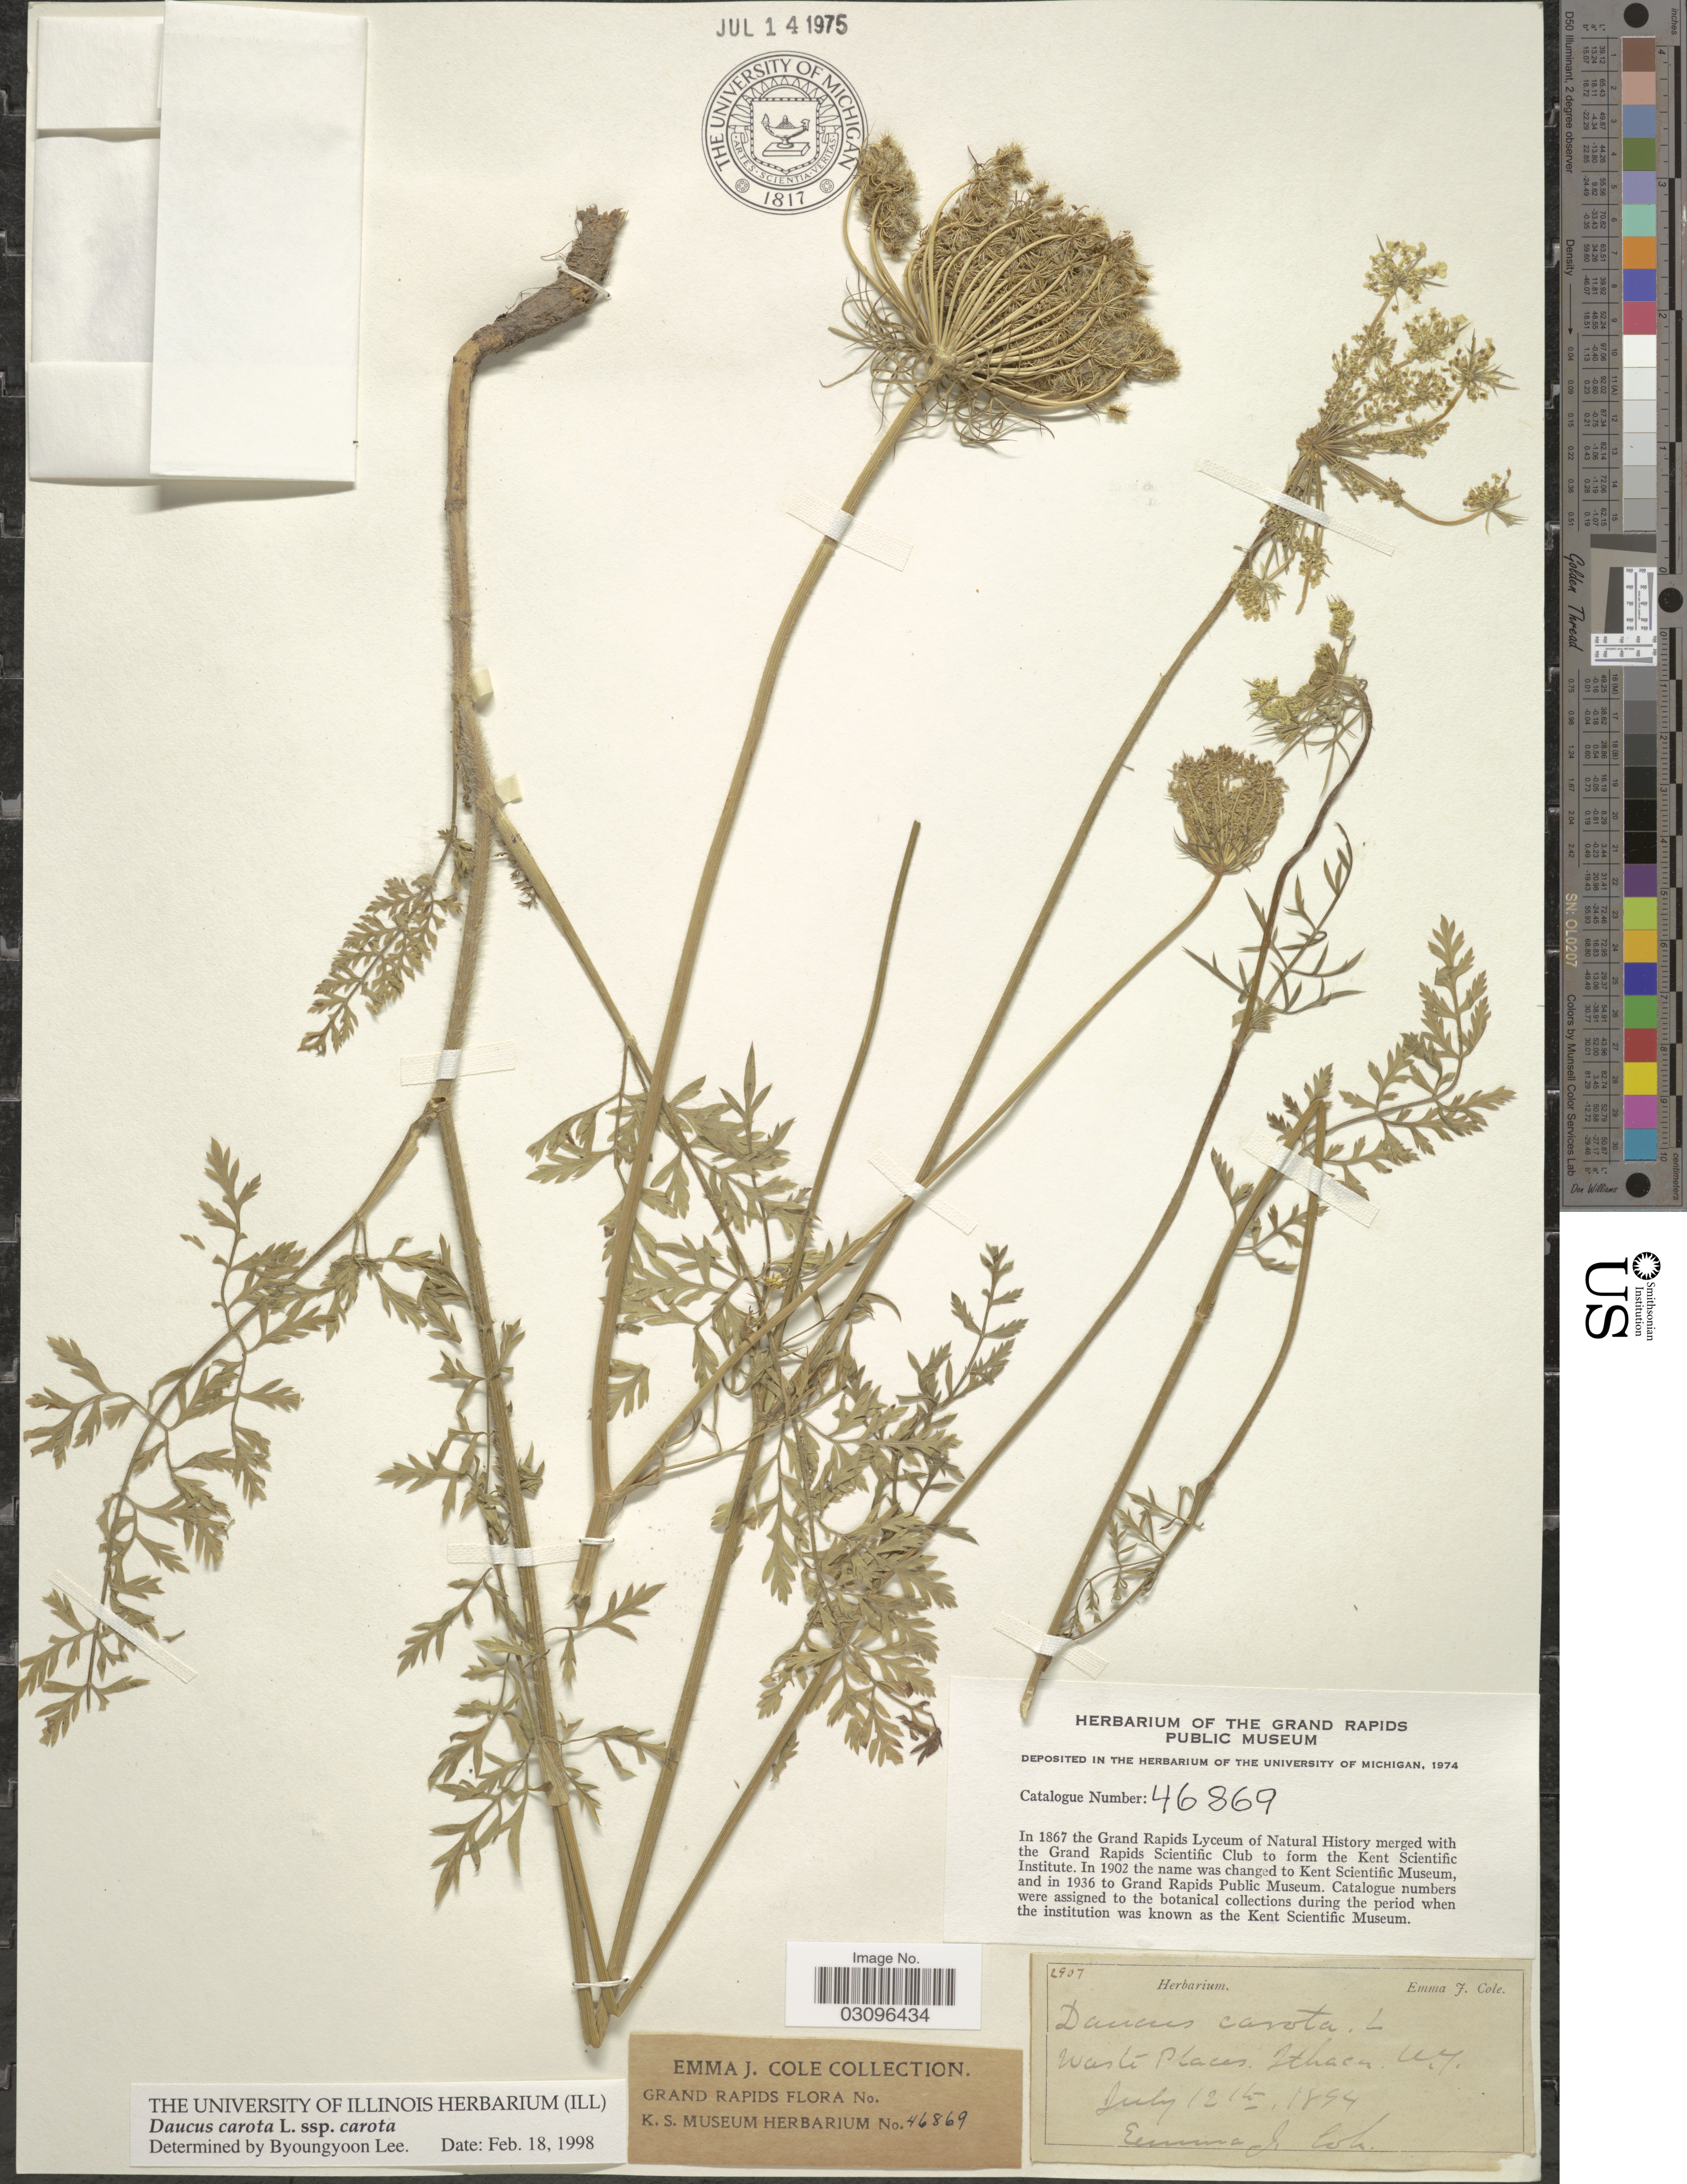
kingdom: Plantae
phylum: Tracheophyta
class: Magnoliopsida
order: Apiales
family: Apiaceae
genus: Daucus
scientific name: Daucus carota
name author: L.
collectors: E. Cole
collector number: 2907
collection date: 1894-07-12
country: United States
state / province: New York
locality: Ithaca. N.Y.